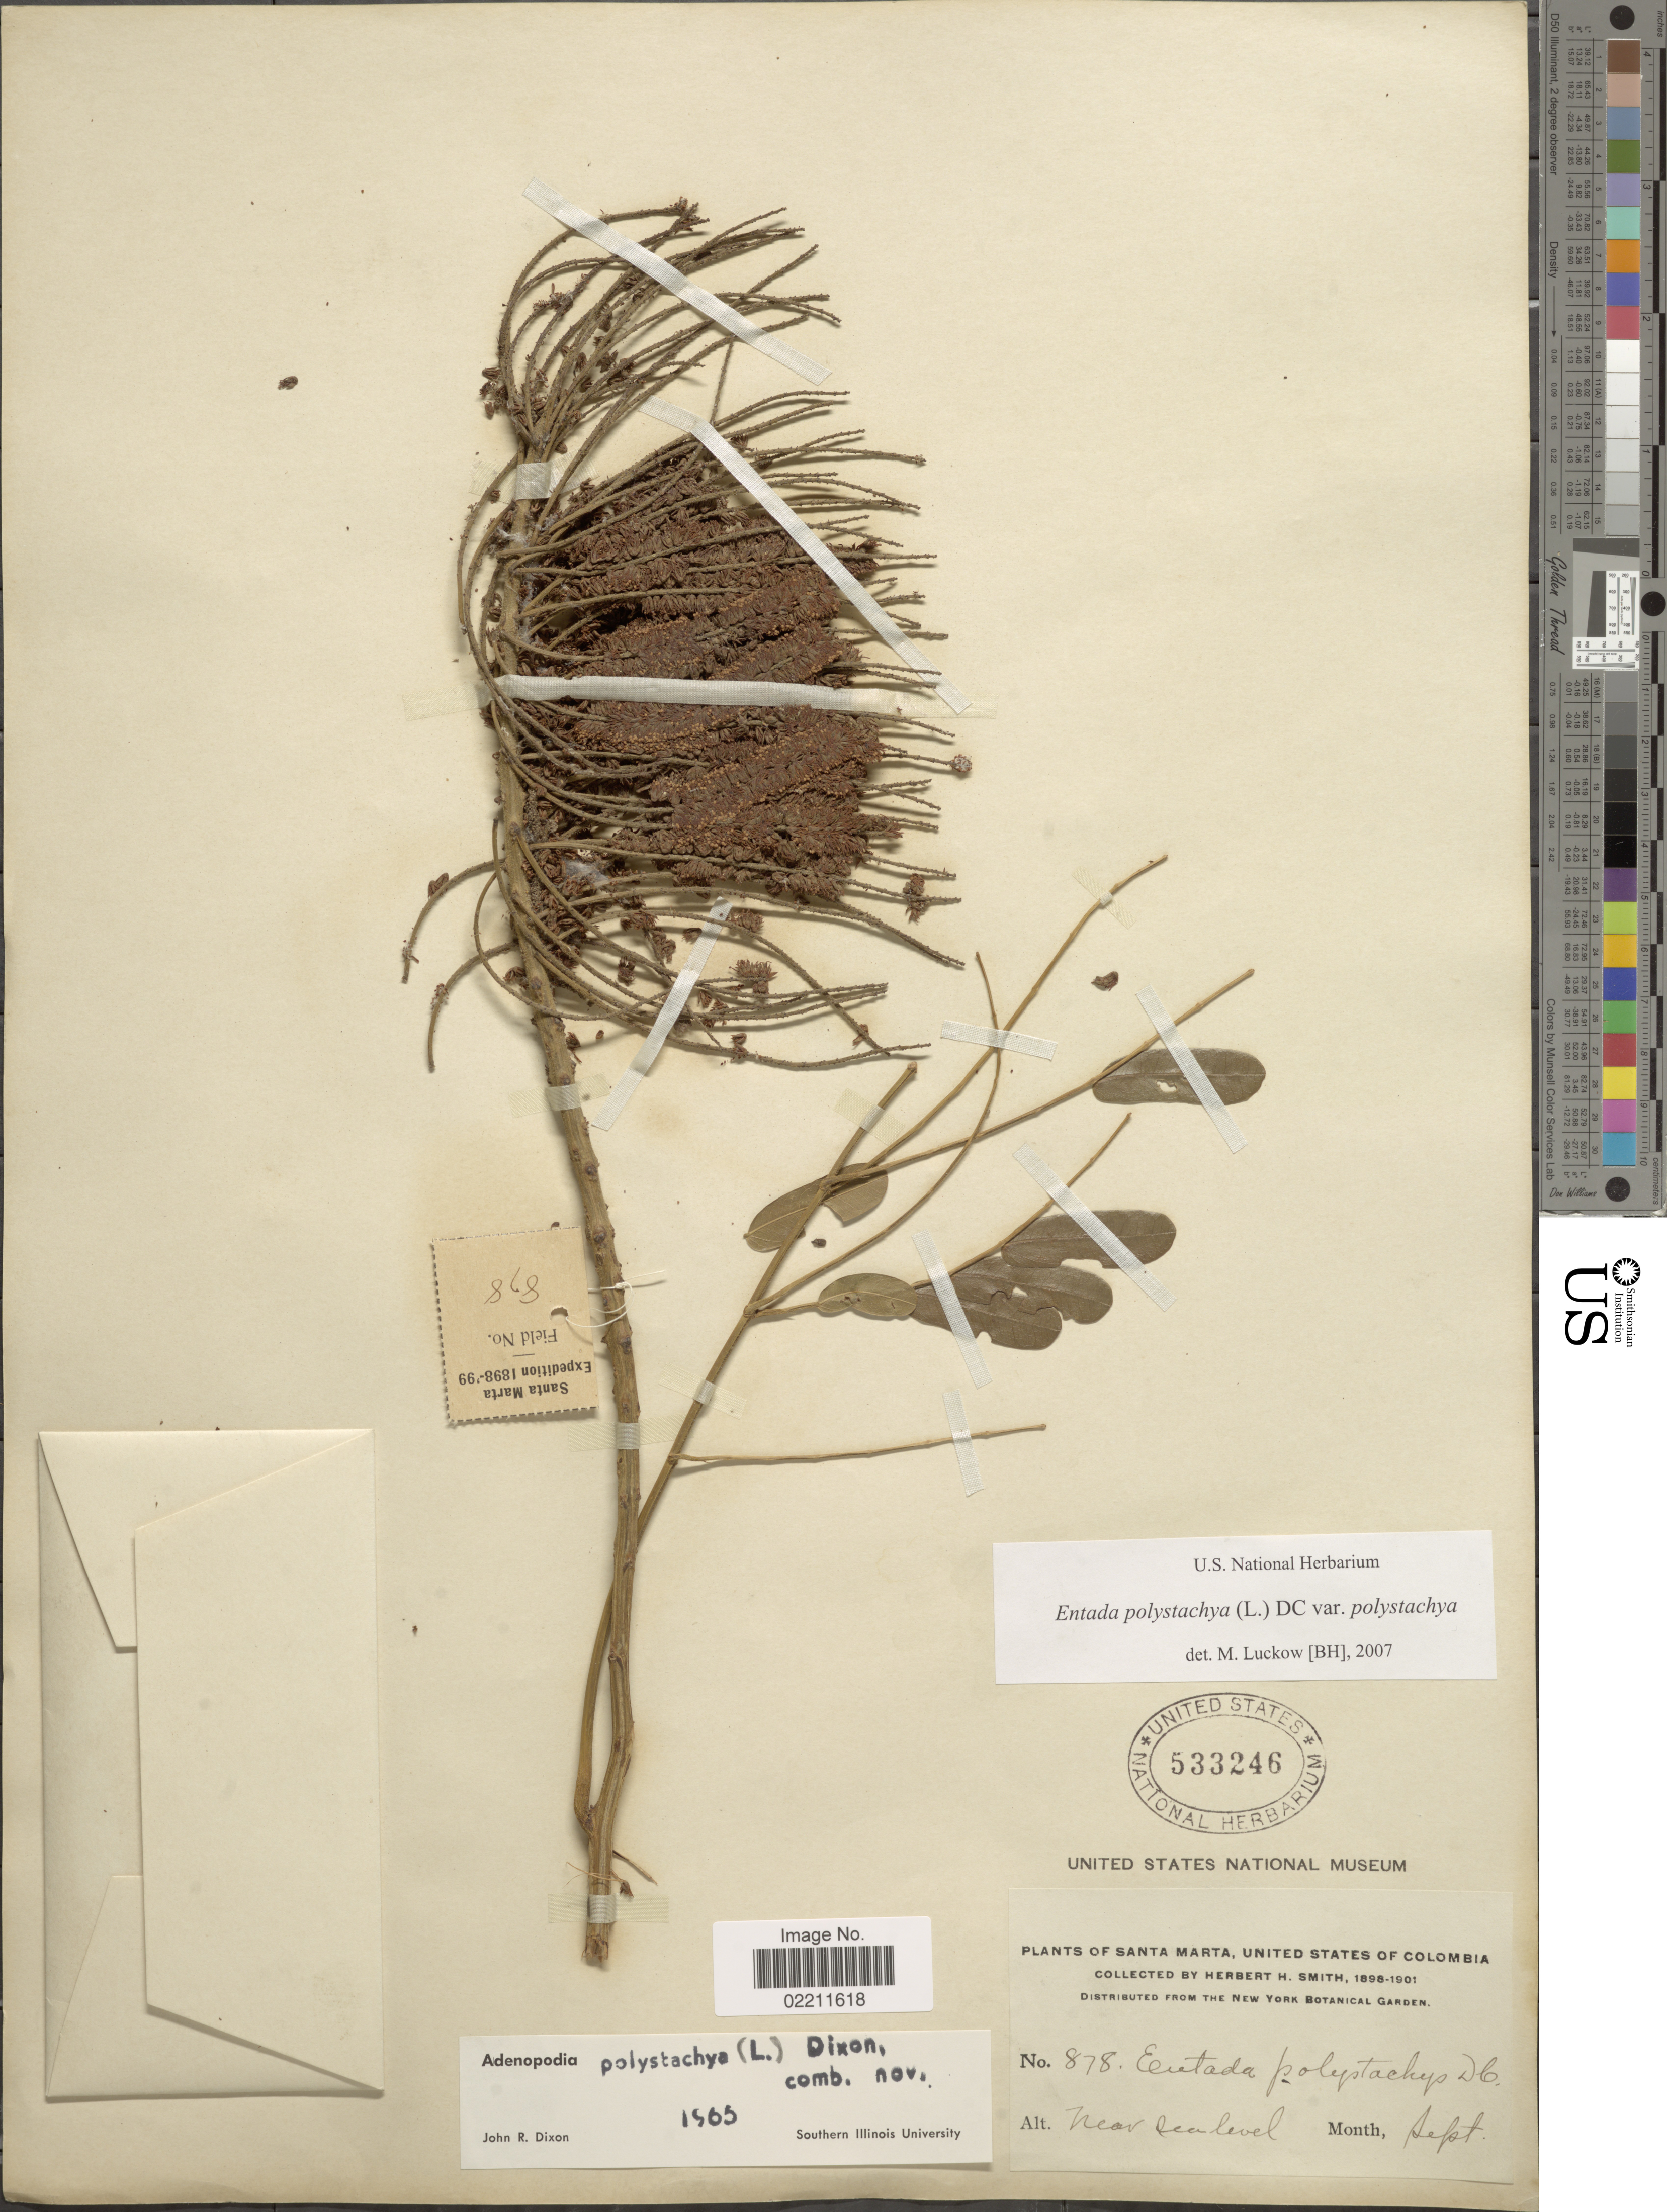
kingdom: Plantae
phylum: Tracheophyta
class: Magnoliopsida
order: Fabales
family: Fabaceae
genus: Entada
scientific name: Entada polystachya var. polystachya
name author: (L.) DC.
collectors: Herbert H. Smith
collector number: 878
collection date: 1898-09/1901-09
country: Colombia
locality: Santa Marta , United States of Colombia.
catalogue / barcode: US 533246